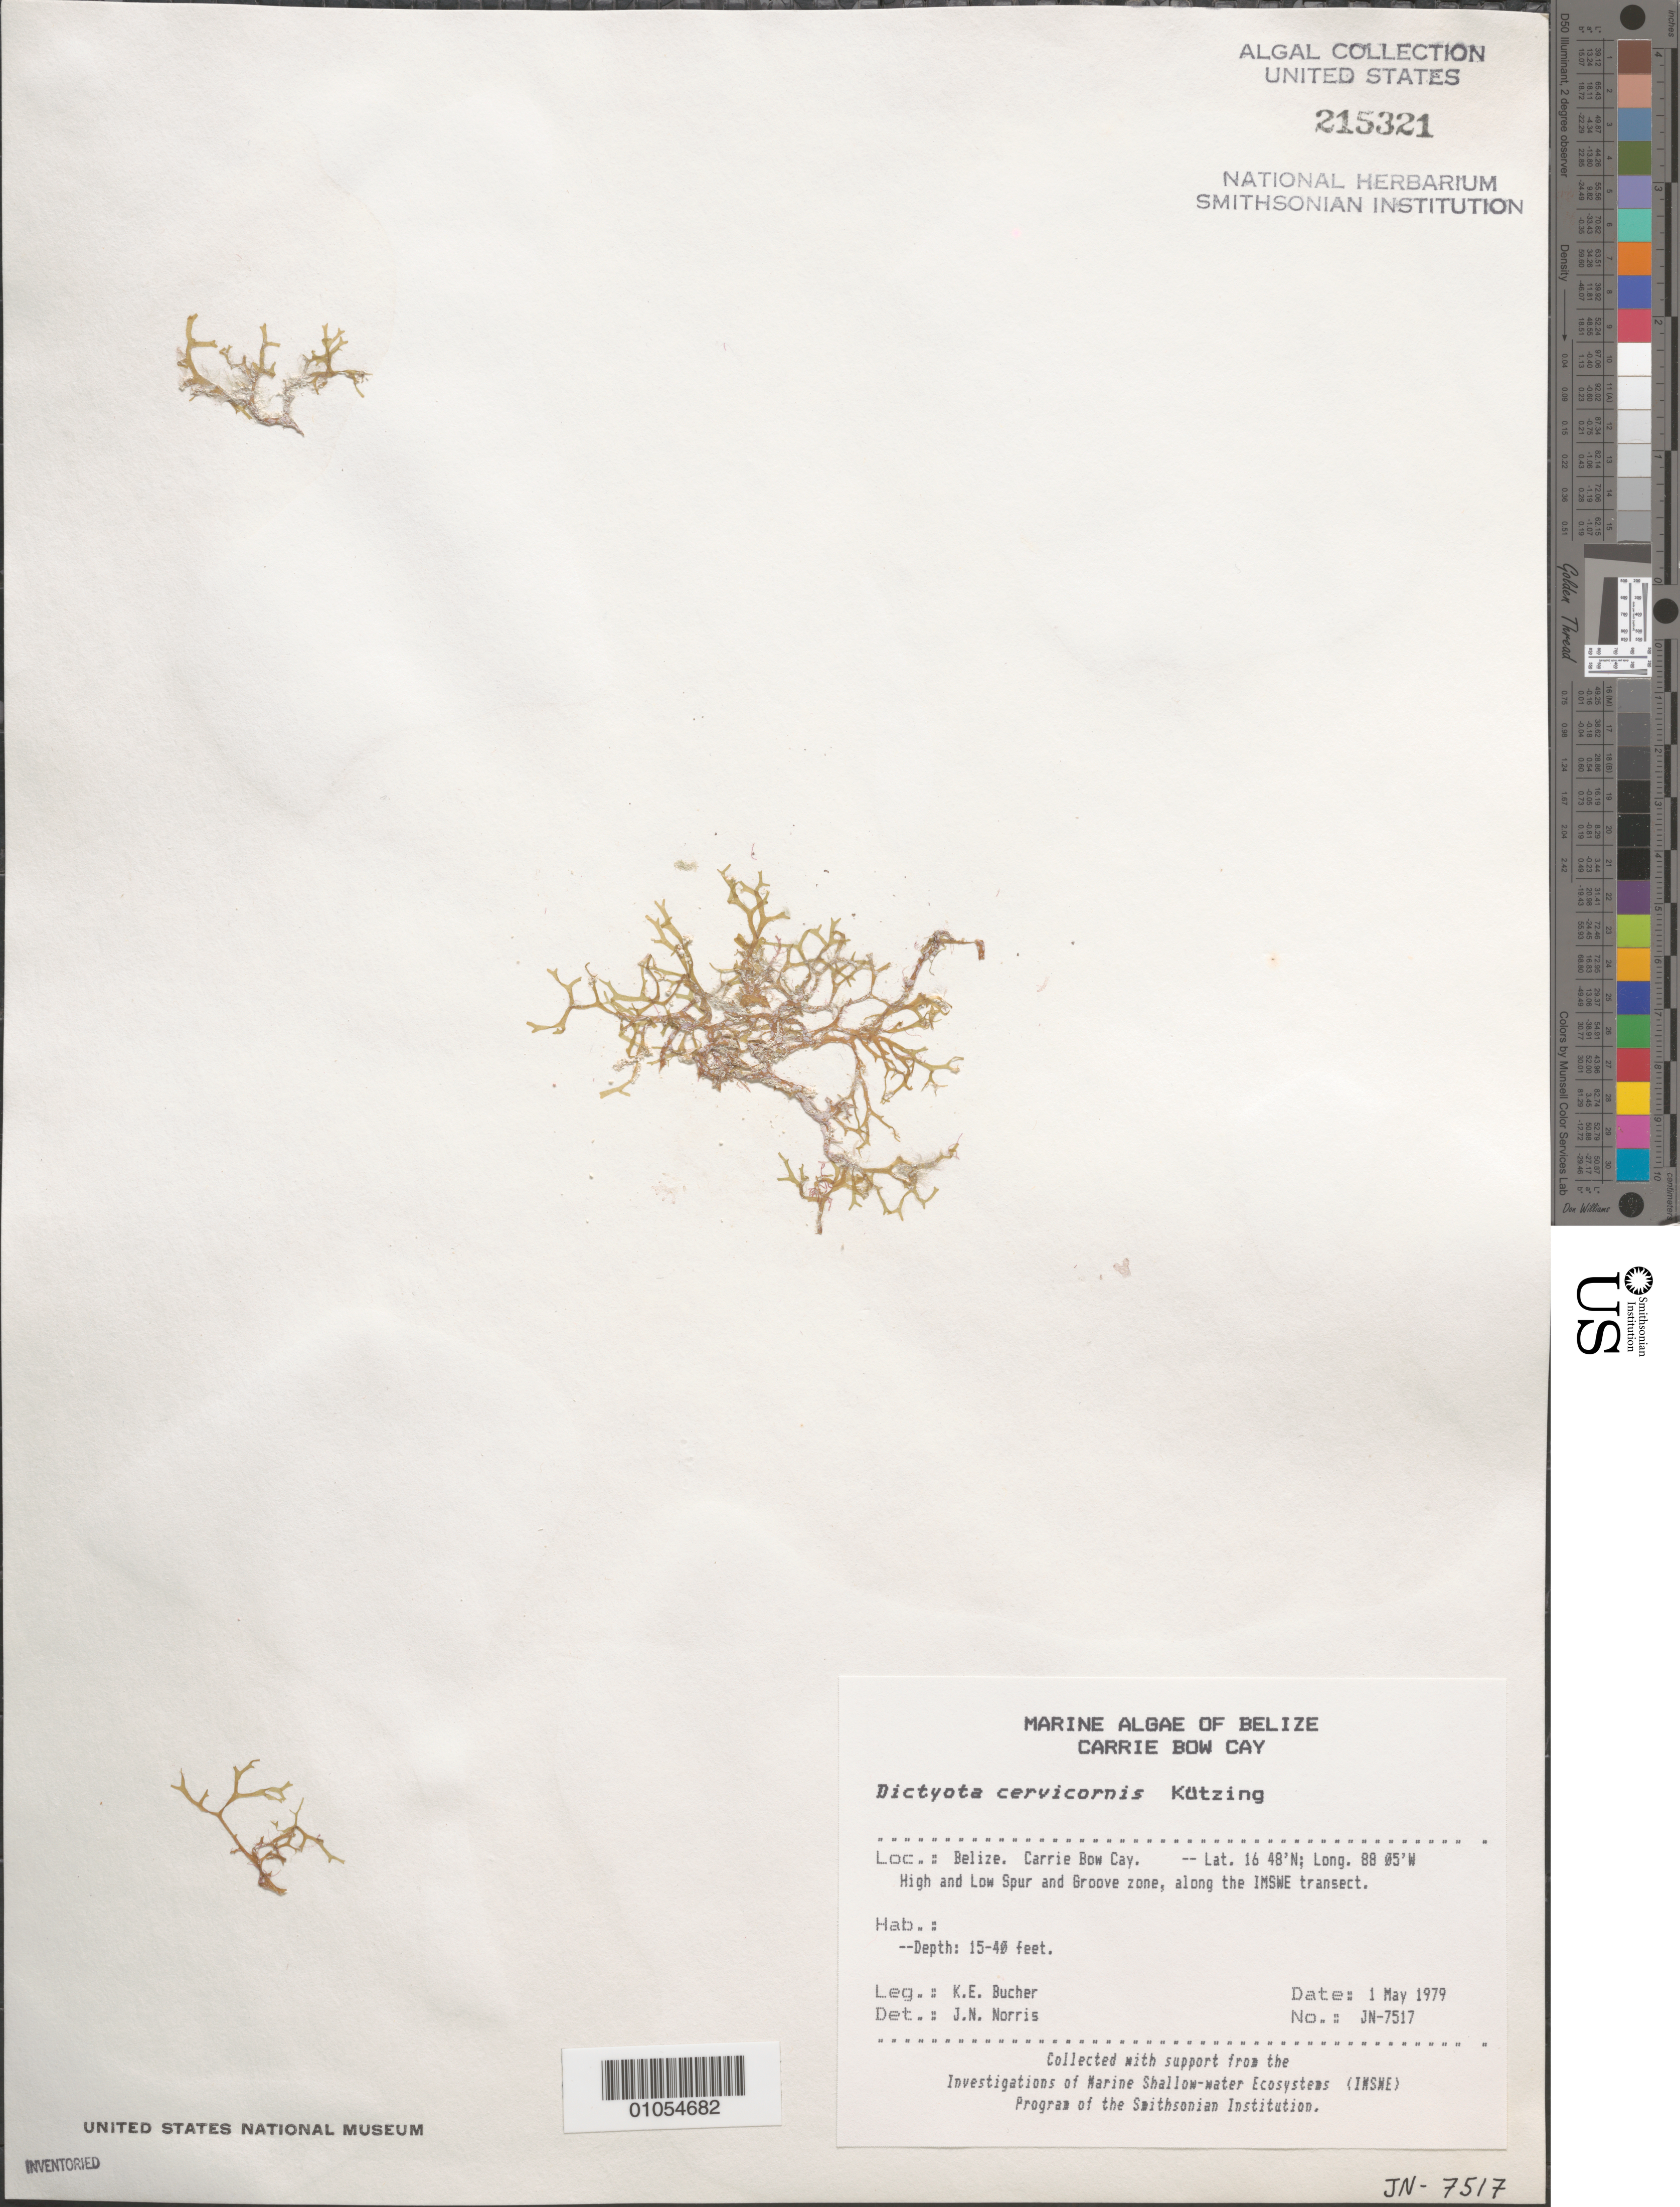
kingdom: Chromista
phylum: Ochrophyta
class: Phaeophyceae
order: Dictyotales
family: Dictyotaceae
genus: Dictyota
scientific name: Dictyota cervicornis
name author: Kütz.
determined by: Norris, James N.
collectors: K. E. Bucher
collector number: JN-7517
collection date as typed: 01 May 1979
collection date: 1979-05-01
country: Belize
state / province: Stann Creek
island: Carrie Bow Cay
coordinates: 16 48'N, 88 05'W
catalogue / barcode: US 215321